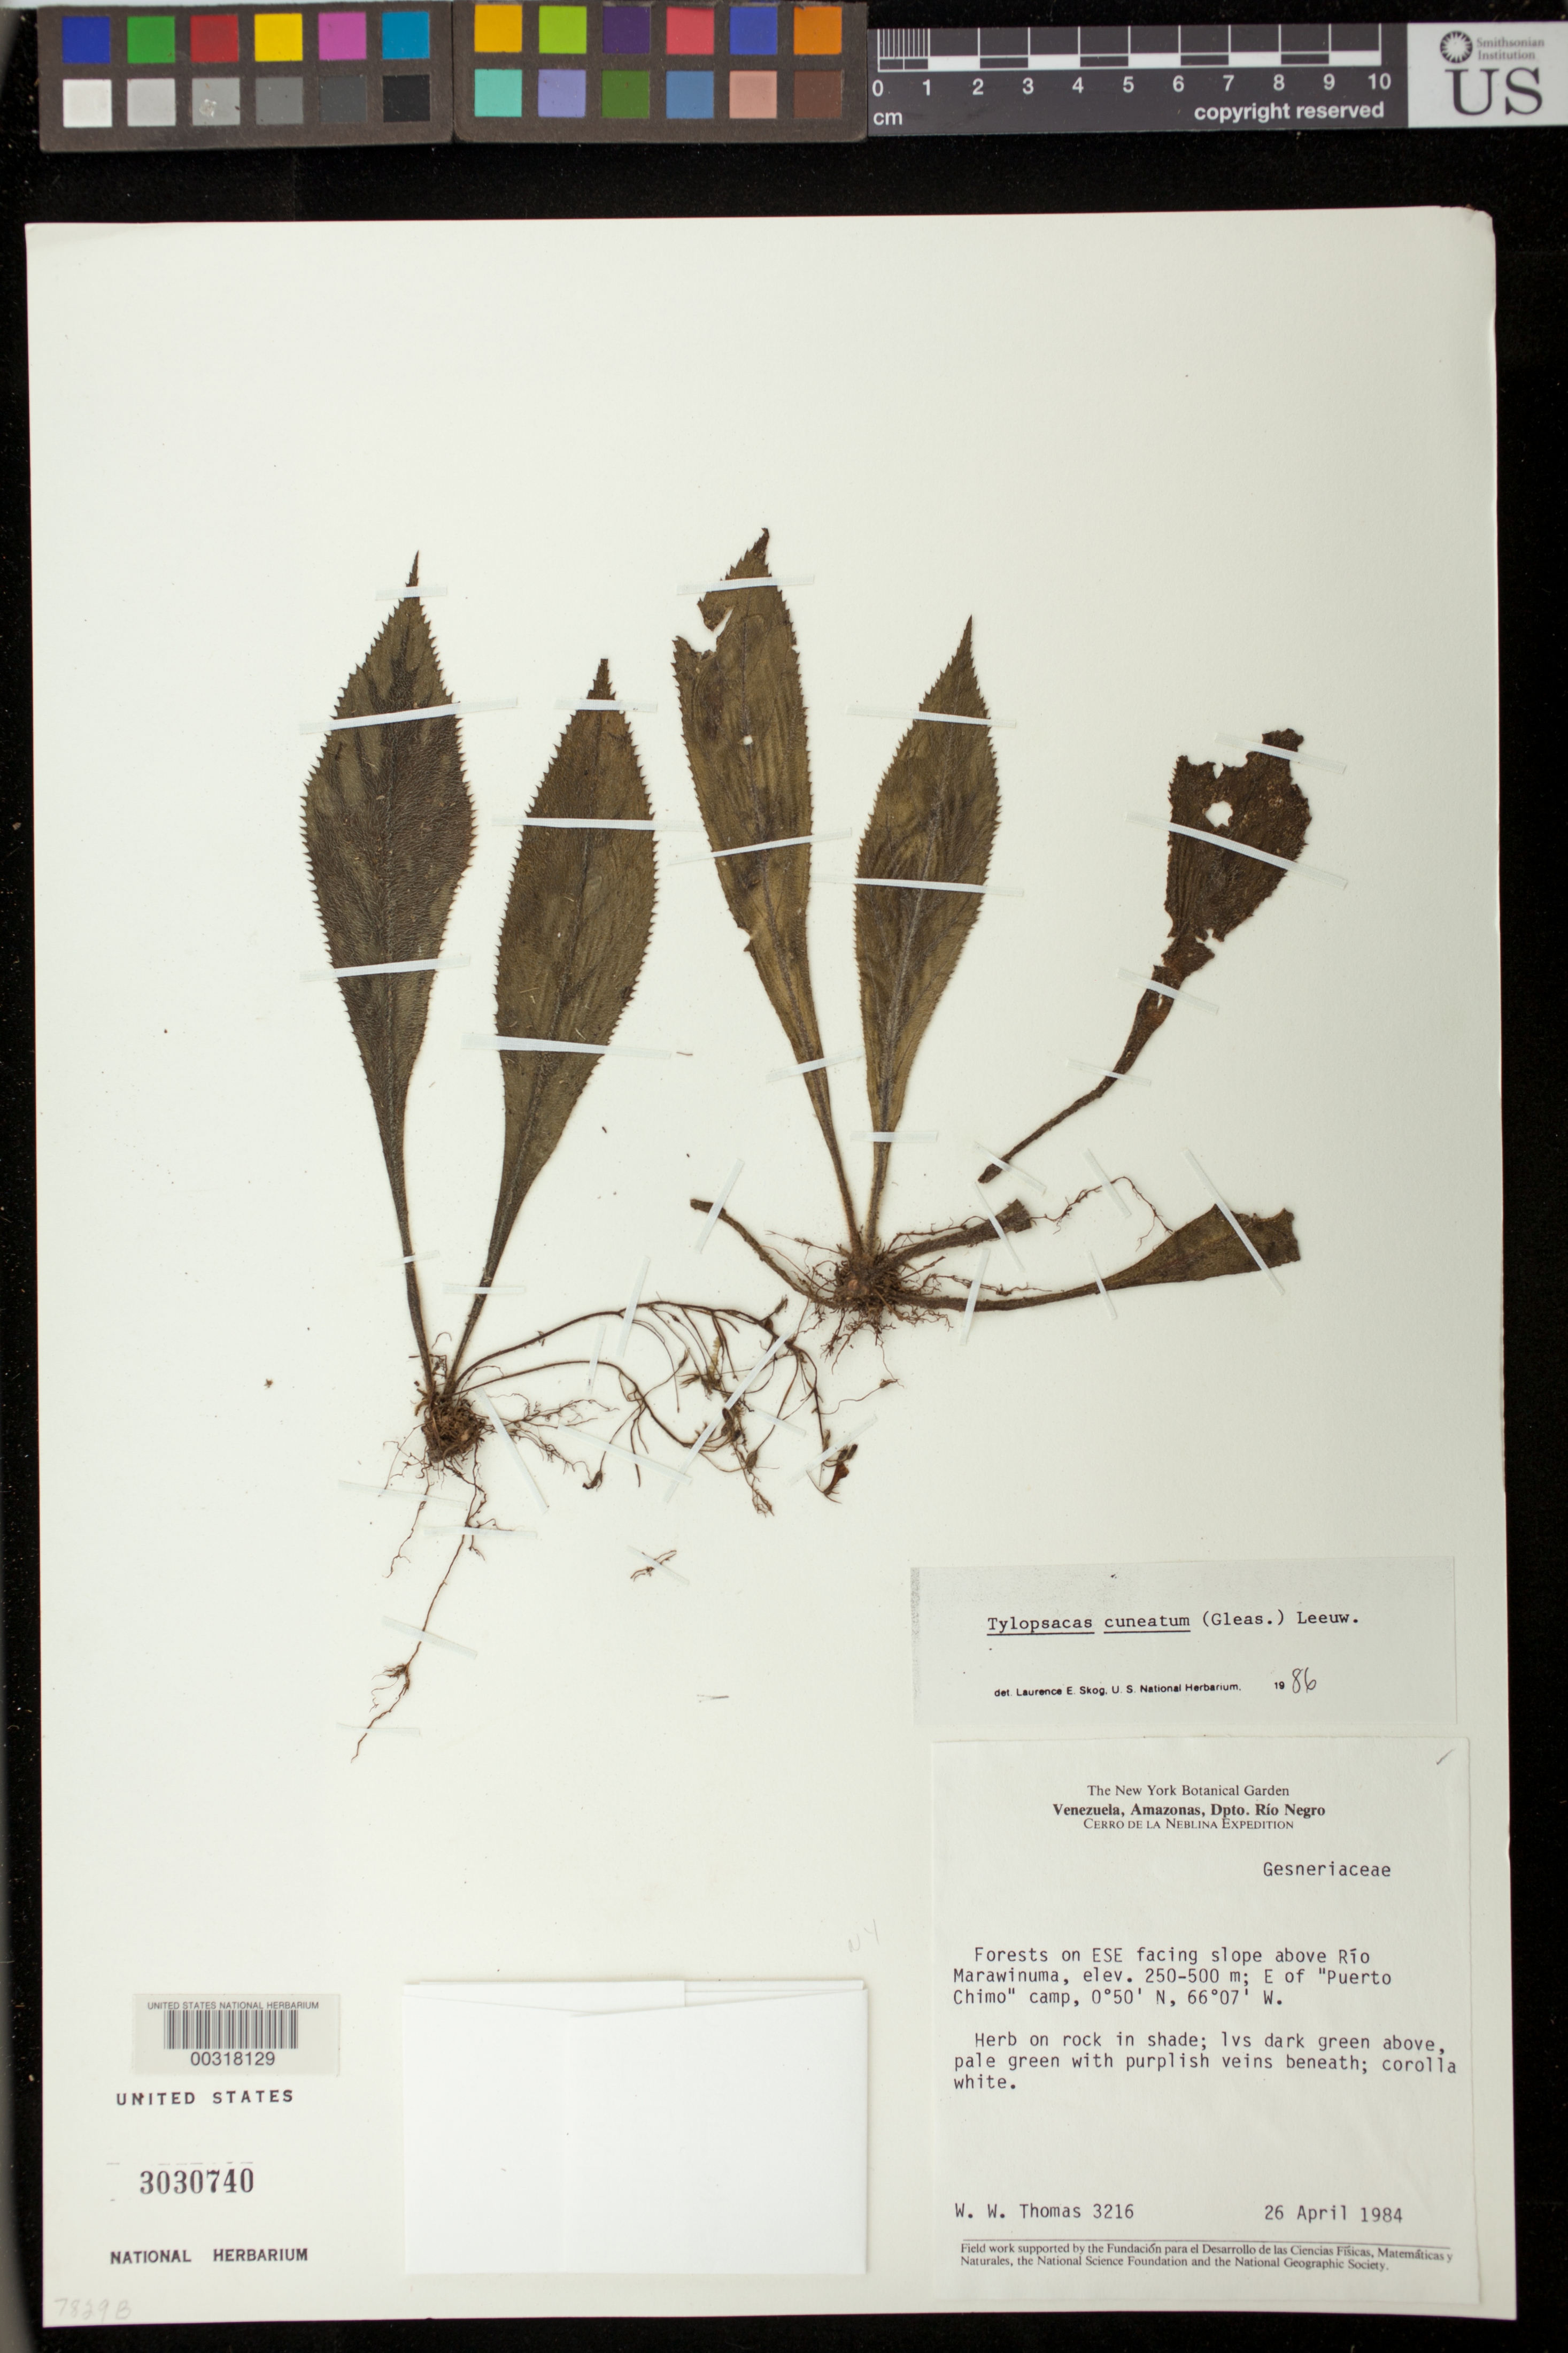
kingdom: Plantae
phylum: Tracheophyta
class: Magnoliopsida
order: Lamiales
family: Gesneriaceae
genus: Tylopsacas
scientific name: Tylopsacas cuneata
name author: (Gleason) Leeuwenb.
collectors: W. W. Thomas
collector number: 3216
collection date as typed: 26 Apr 1984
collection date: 1984-04-26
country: Venezuela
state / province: Amazonas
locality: Rio Negro Dept., above Rio Marawinuma, E of "Puerto Chimo" camp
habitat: forests of ESE facing slope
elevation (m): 250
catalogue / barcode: US 3030740